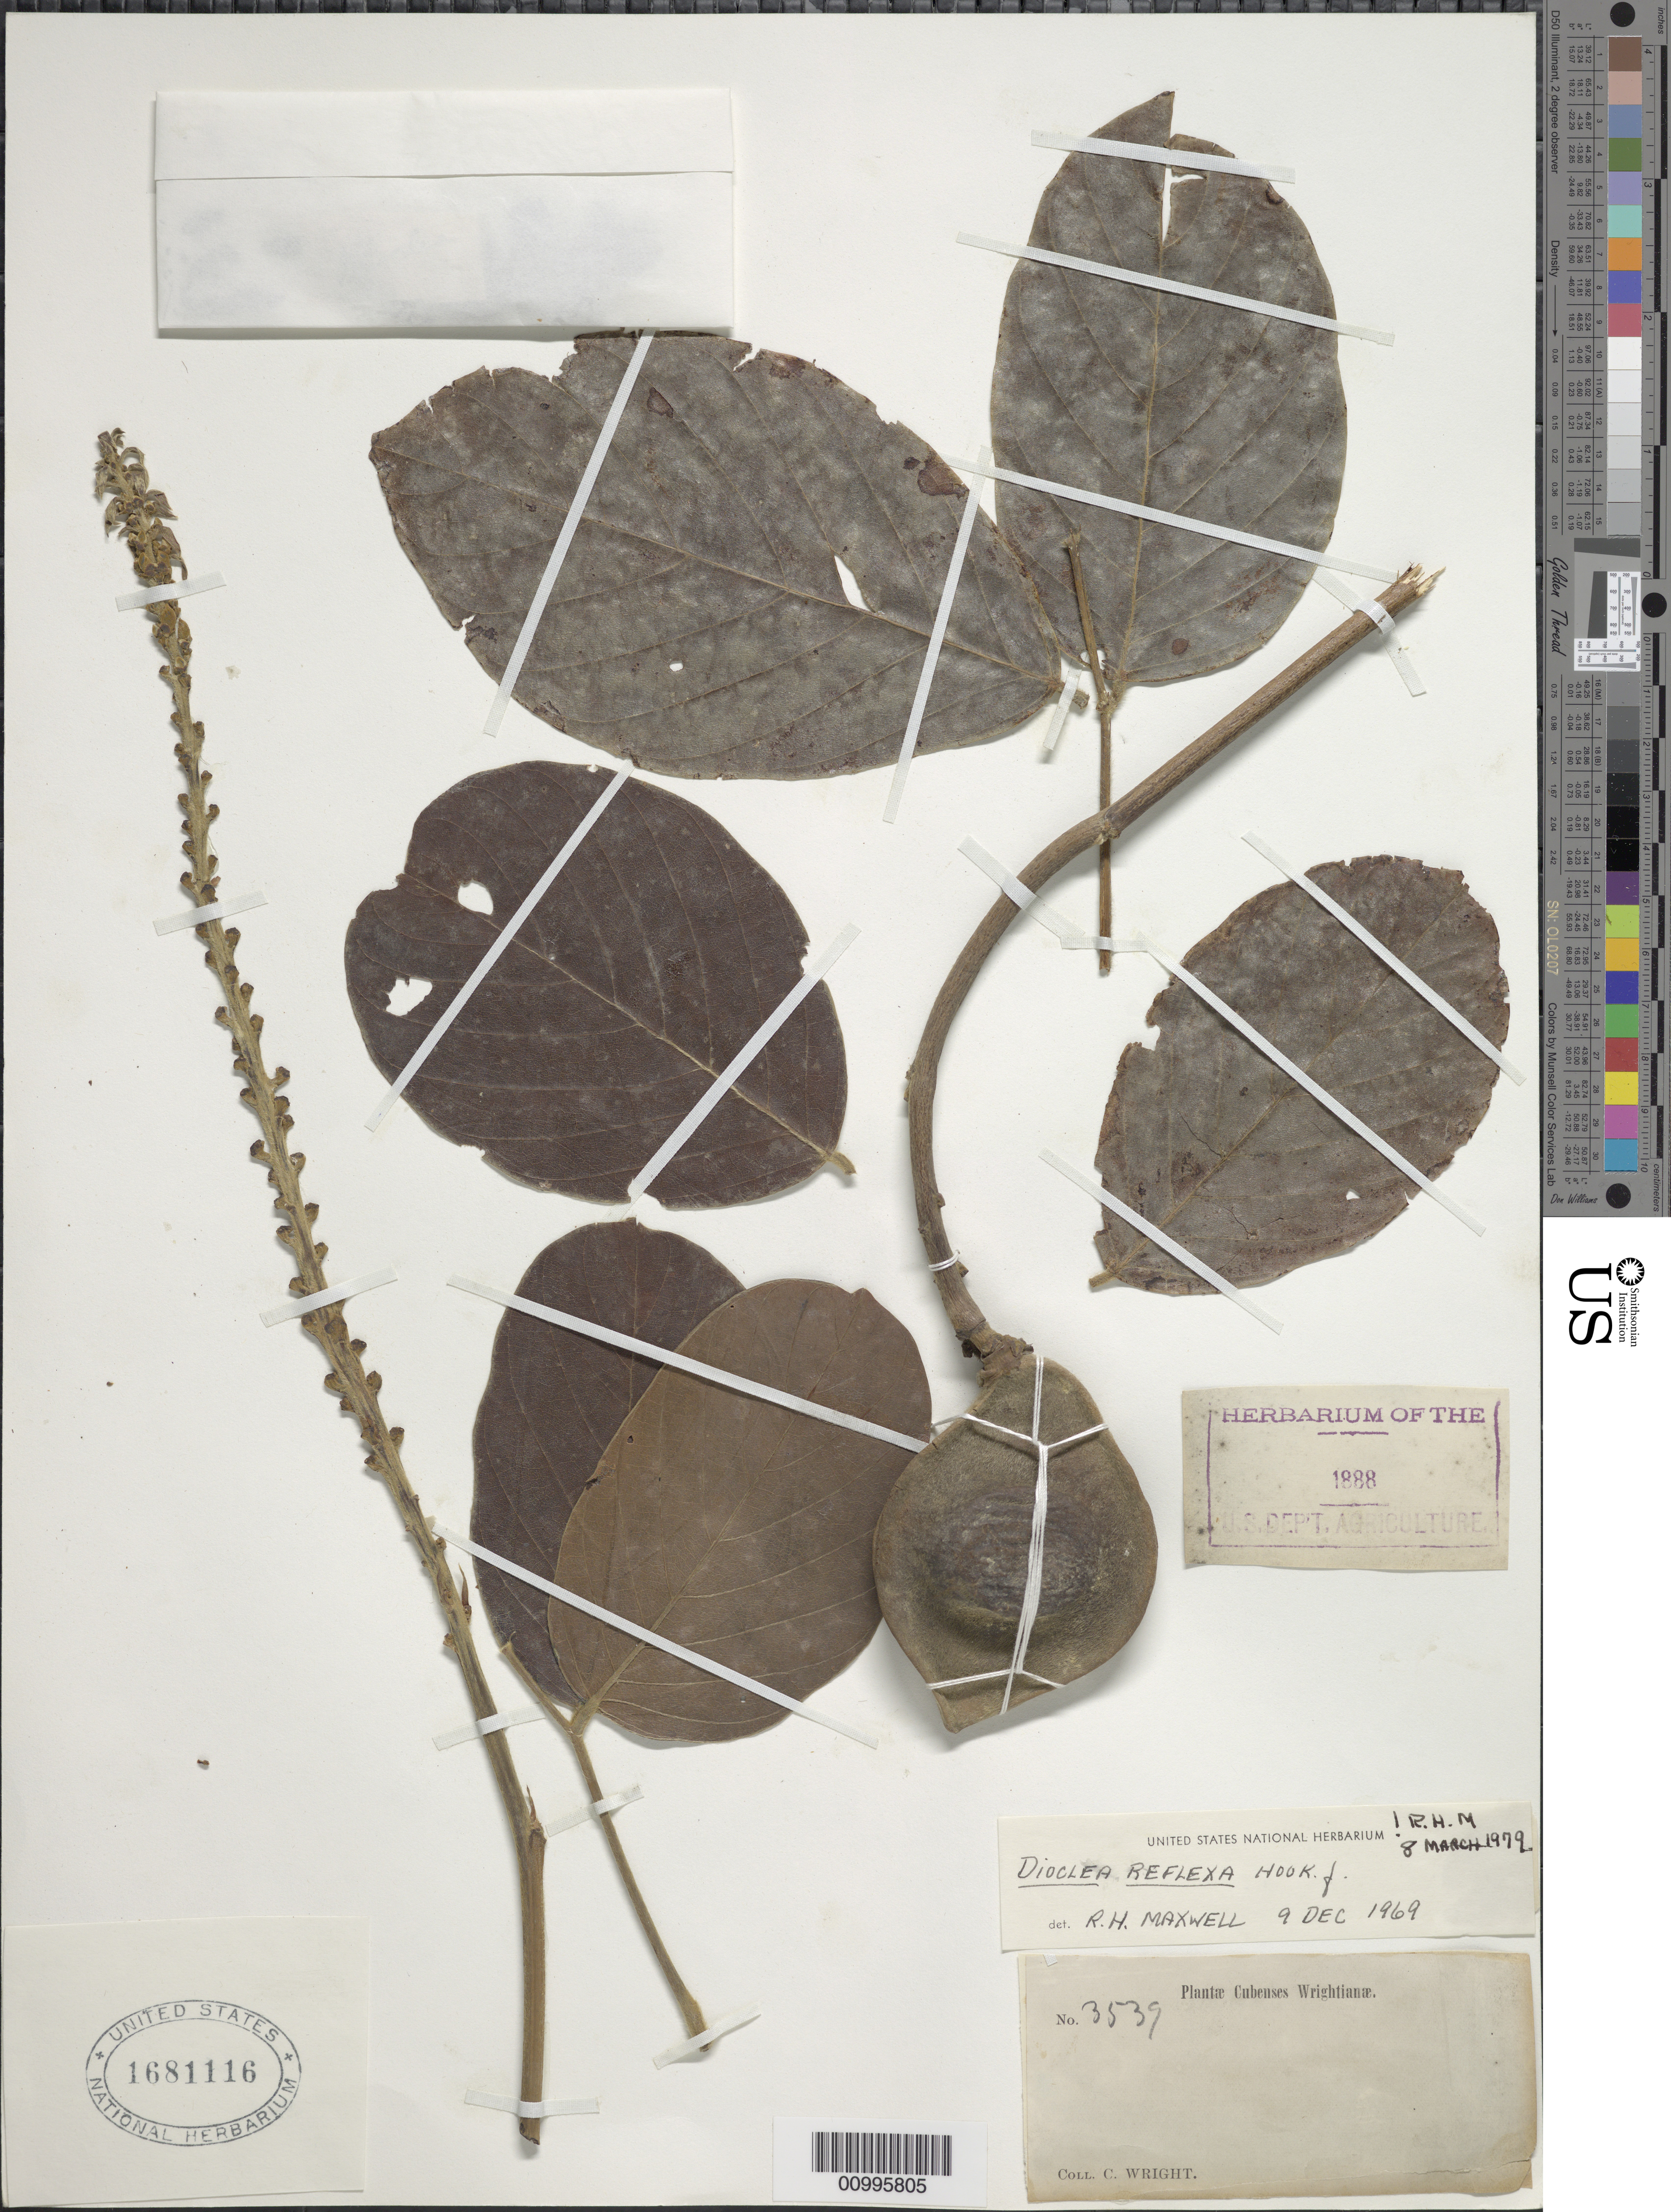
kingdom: Plantae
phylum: Tracheophyta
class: Magnoliopsida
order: Fabales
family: Fabaceae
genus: Macropsychanthus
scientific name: Macropsychanthus comosus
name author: (G. Mey.) L.P. Queiroz & Snak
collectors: C. Wright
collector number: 3539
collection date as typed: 1888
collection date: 1888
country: Cuba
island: Cuba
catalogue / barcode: US 1681116